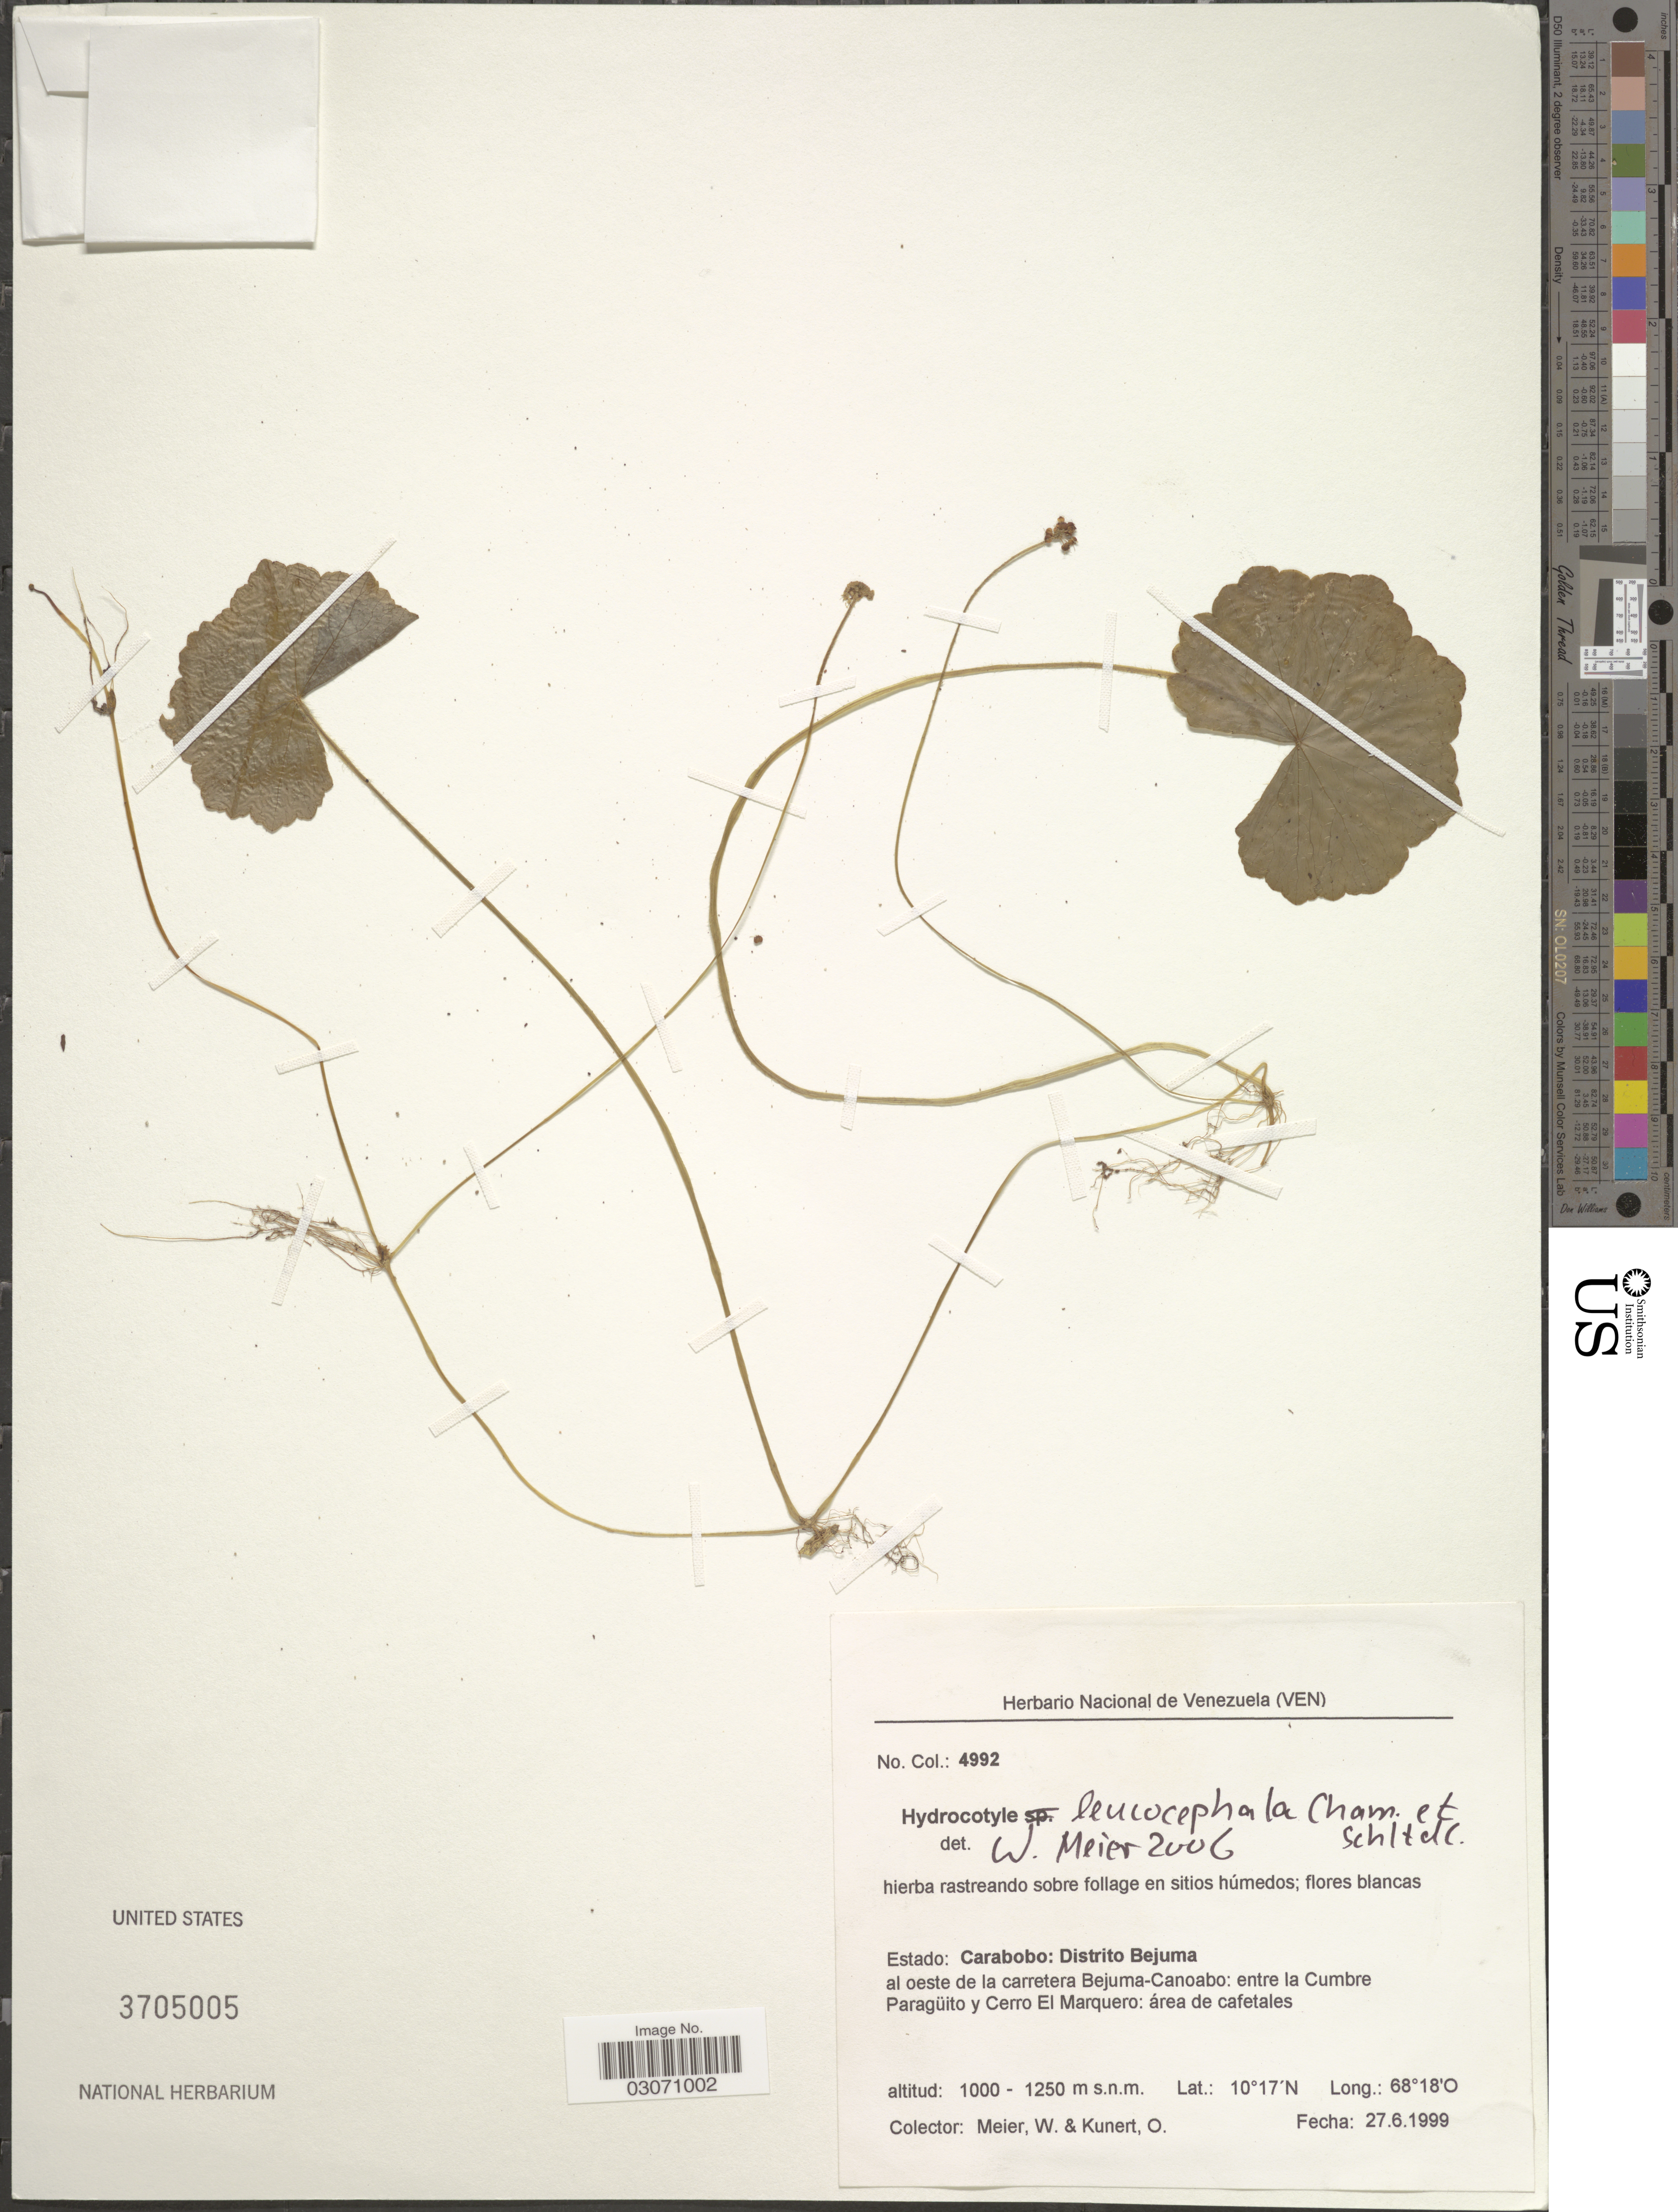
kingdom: Plantae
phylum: Tracheophyta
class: Magnoliopsida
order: Apiales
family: Araliaceae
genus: Hydrocotyle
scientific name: Hydrocotyle leucocephala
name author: Cham. & Schltdl.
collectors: W. Meier & O. Kunert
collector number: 4992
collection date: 1999-06-27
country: Venezuela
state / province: Carabobo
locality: Carabobo: Distrito Bejuma, al oeste de la carretera Bejuma-Canoabo: entre la Cumbre Paragüito y Cerro El Marquero: área de cafetales.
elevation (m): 1000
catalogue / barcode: US 3705005